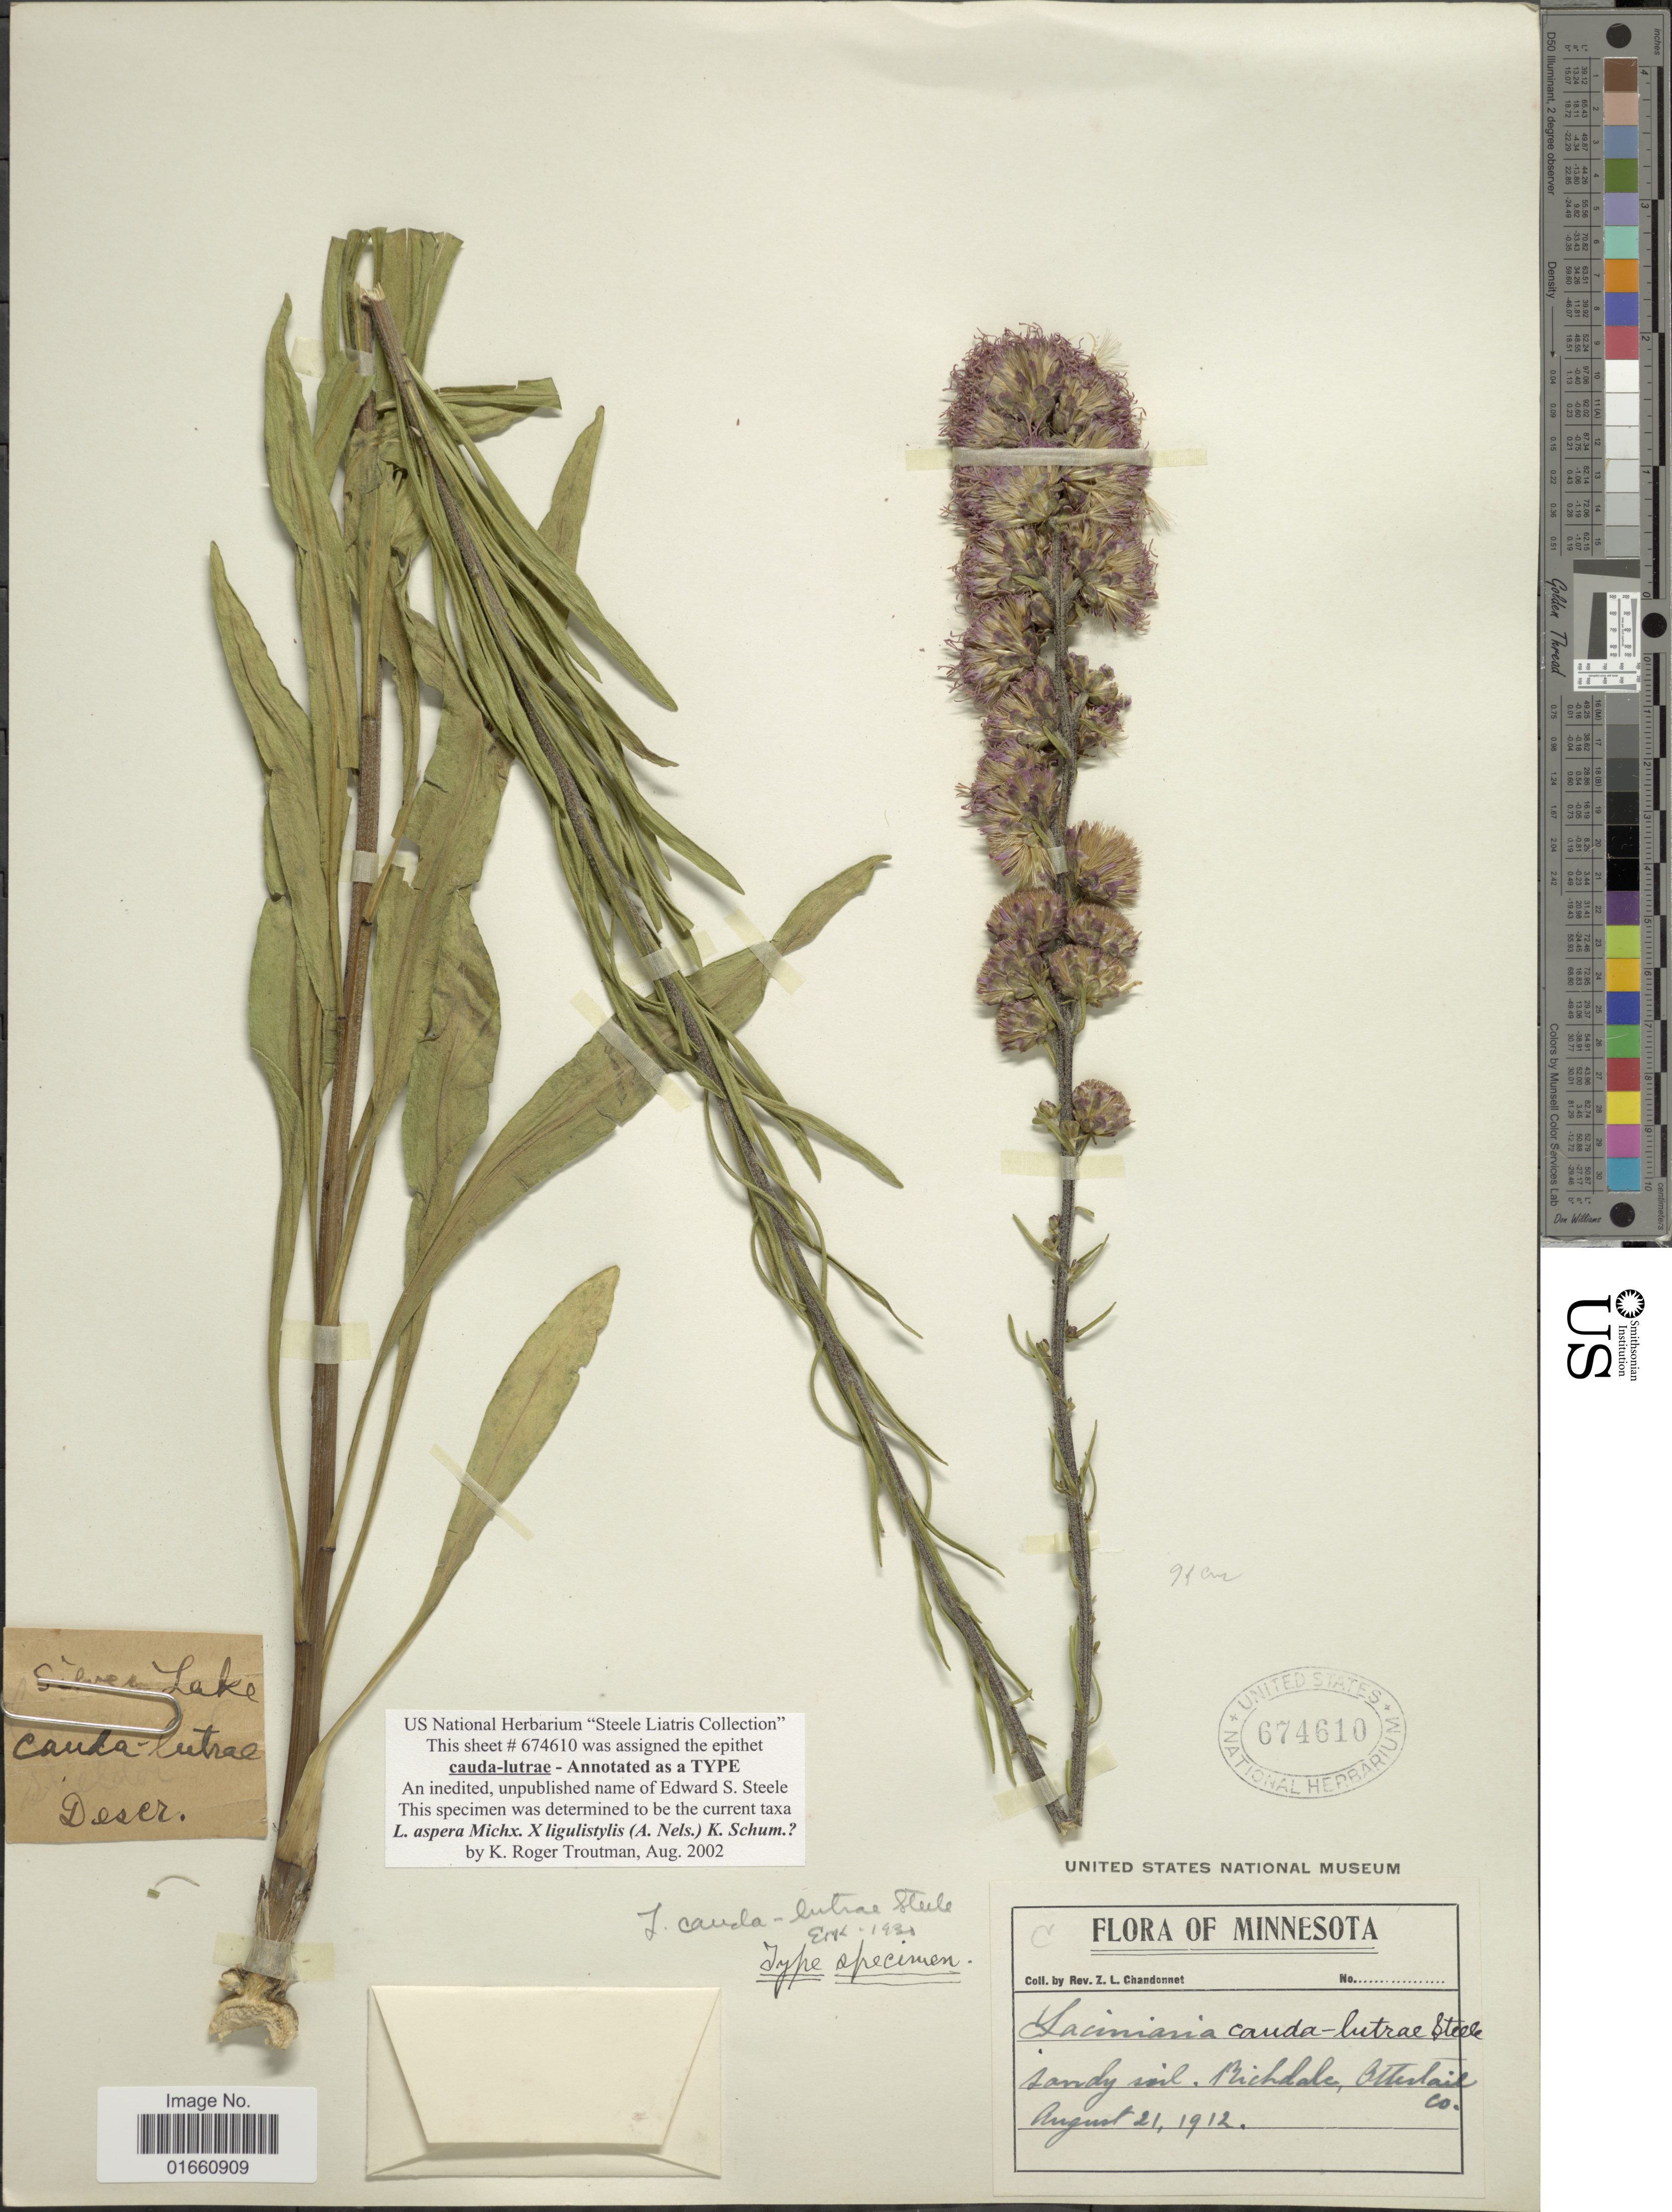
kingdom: Plantae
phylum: Tracheophyta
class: Magnoliopsida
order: Asterales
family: Asteraceae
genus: Liatris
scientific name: Liatris aspera x L. ligulistylus (A. Nelson) K. Schum.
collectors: Z. Chandonnet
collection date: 1912-08-21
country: United States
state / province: Minnesota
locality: Richdale, Otter Tail Co.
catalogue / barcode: US 674610